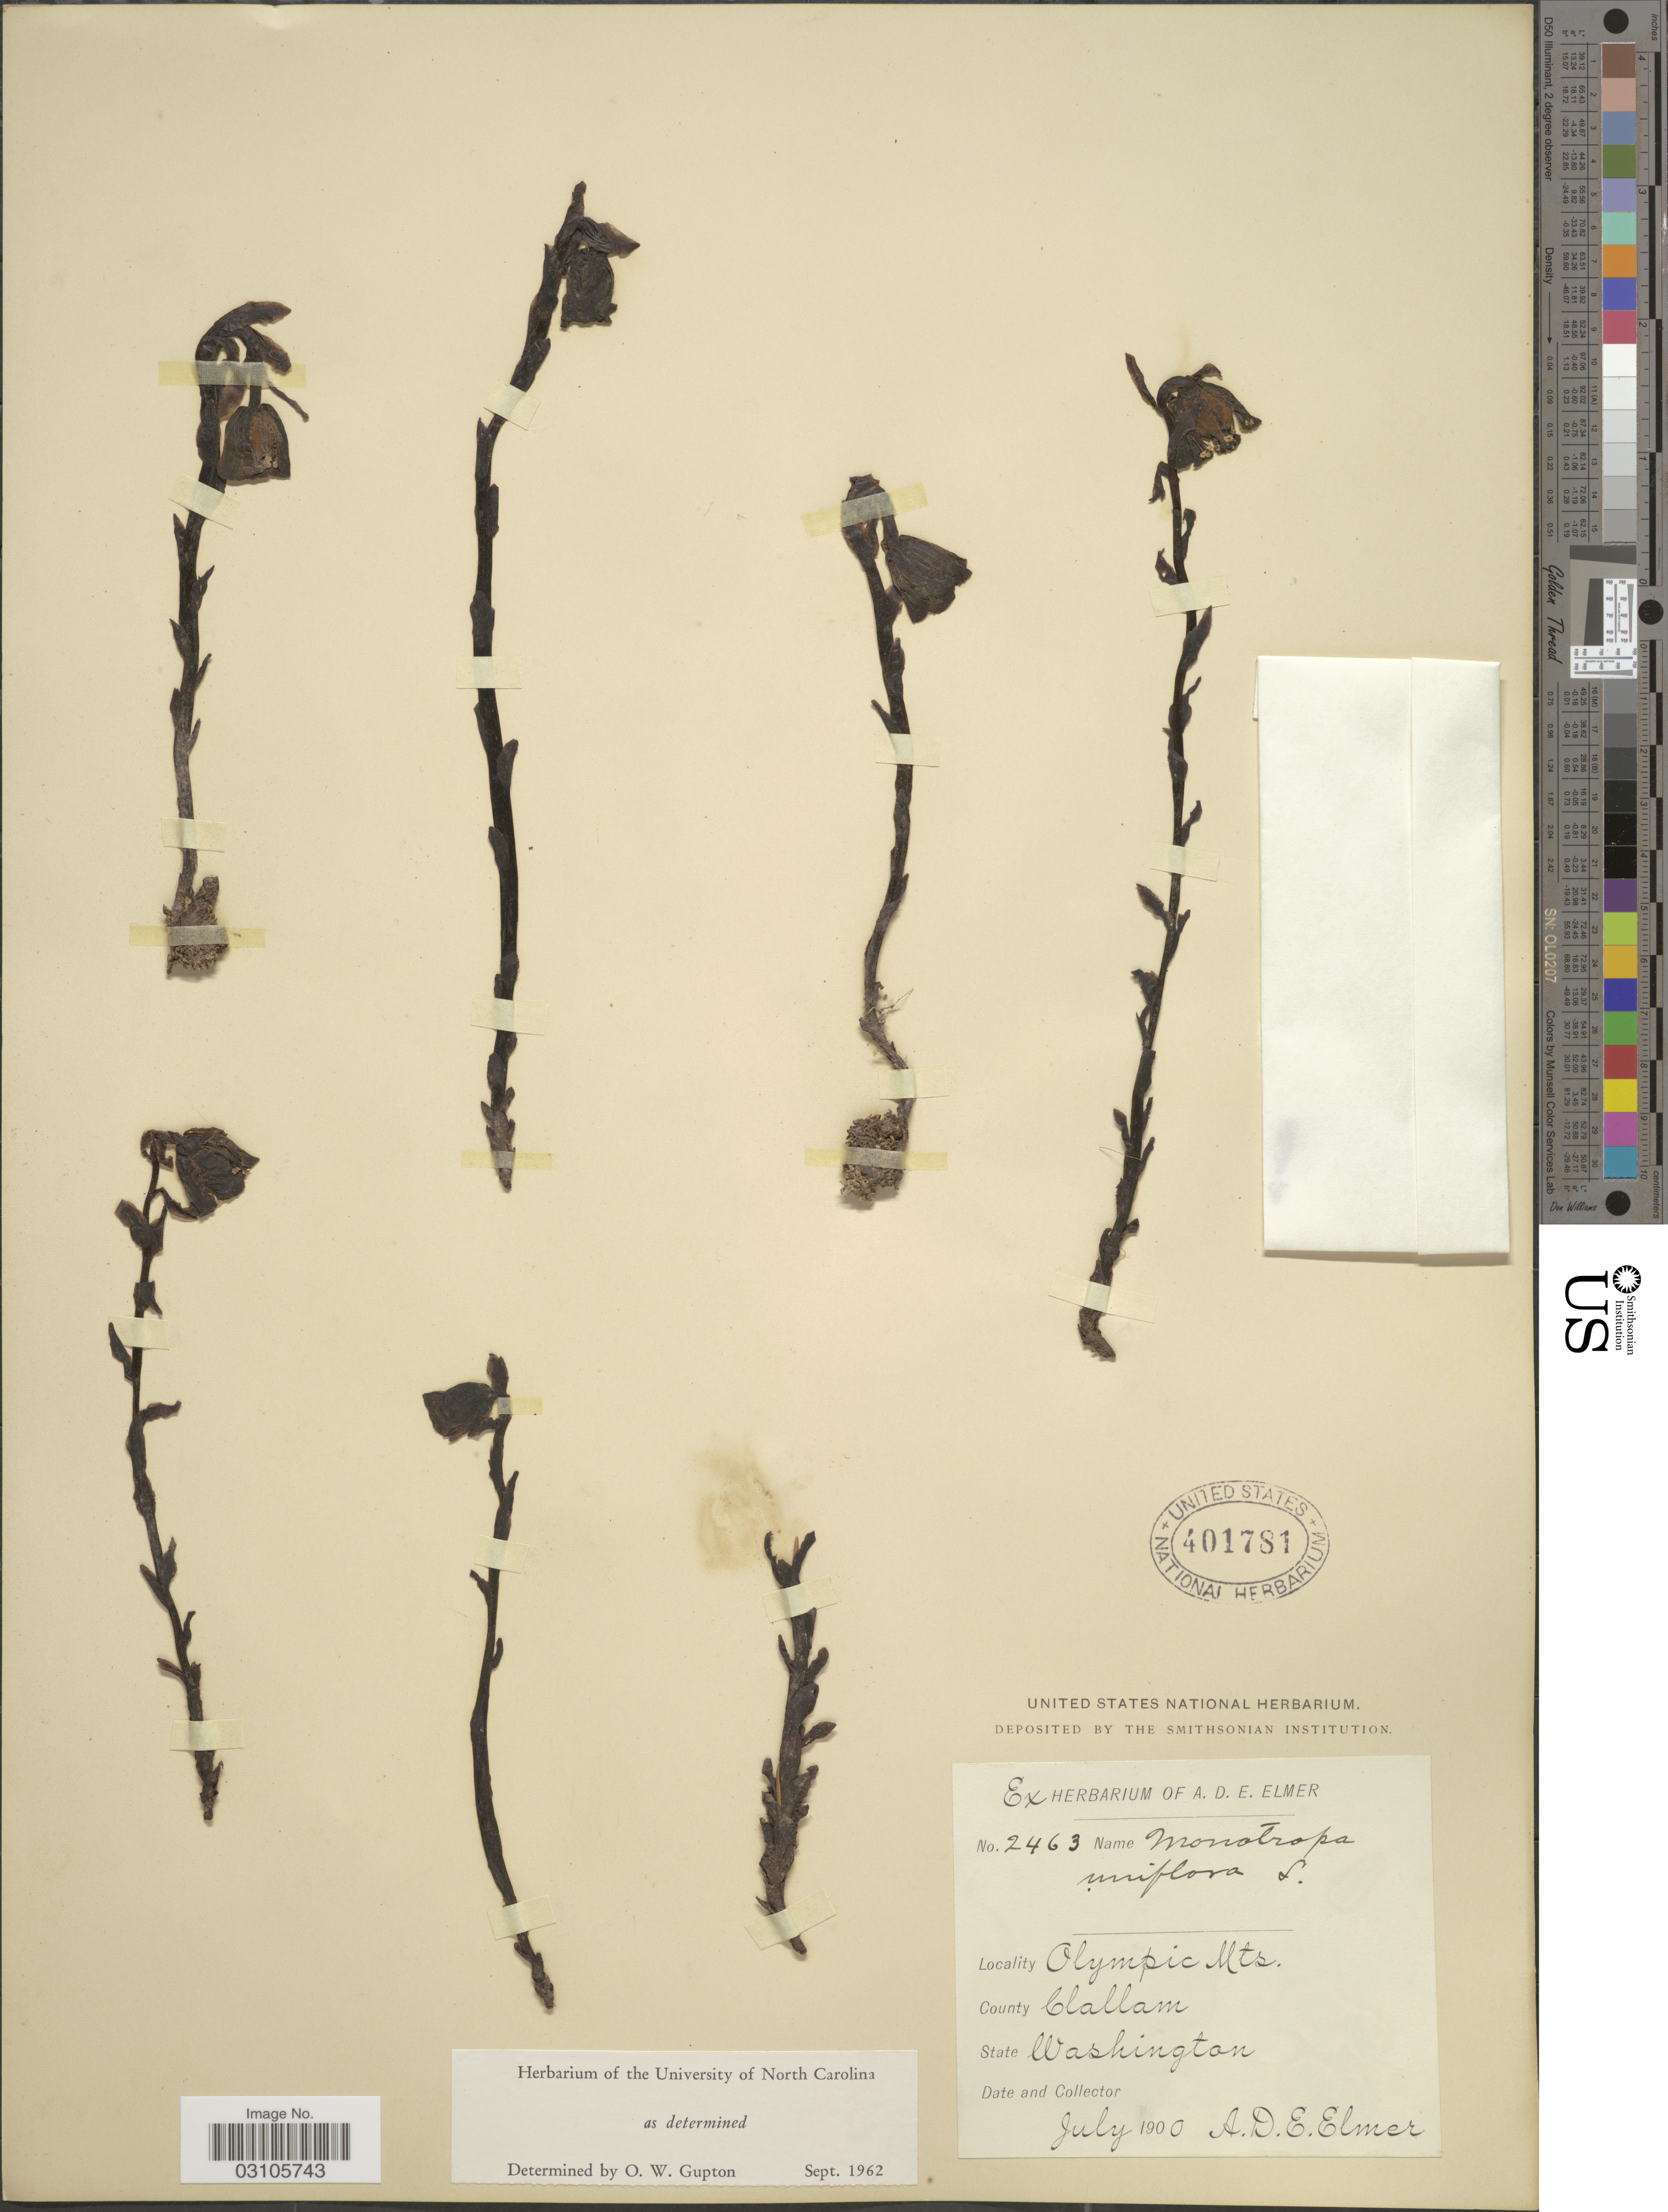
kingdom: Plantae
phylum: Tracheophyta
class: Magnoliopsida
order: Ericales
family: Ericaceae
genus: Monotropa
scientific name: Monotropa uniflora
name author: L.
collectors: A. D. E. Elmer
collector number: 2463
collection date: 1900-07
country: United States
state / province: Washington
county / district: Clallam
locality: Olympic Mts. County Clallam.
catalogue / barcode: US 401781